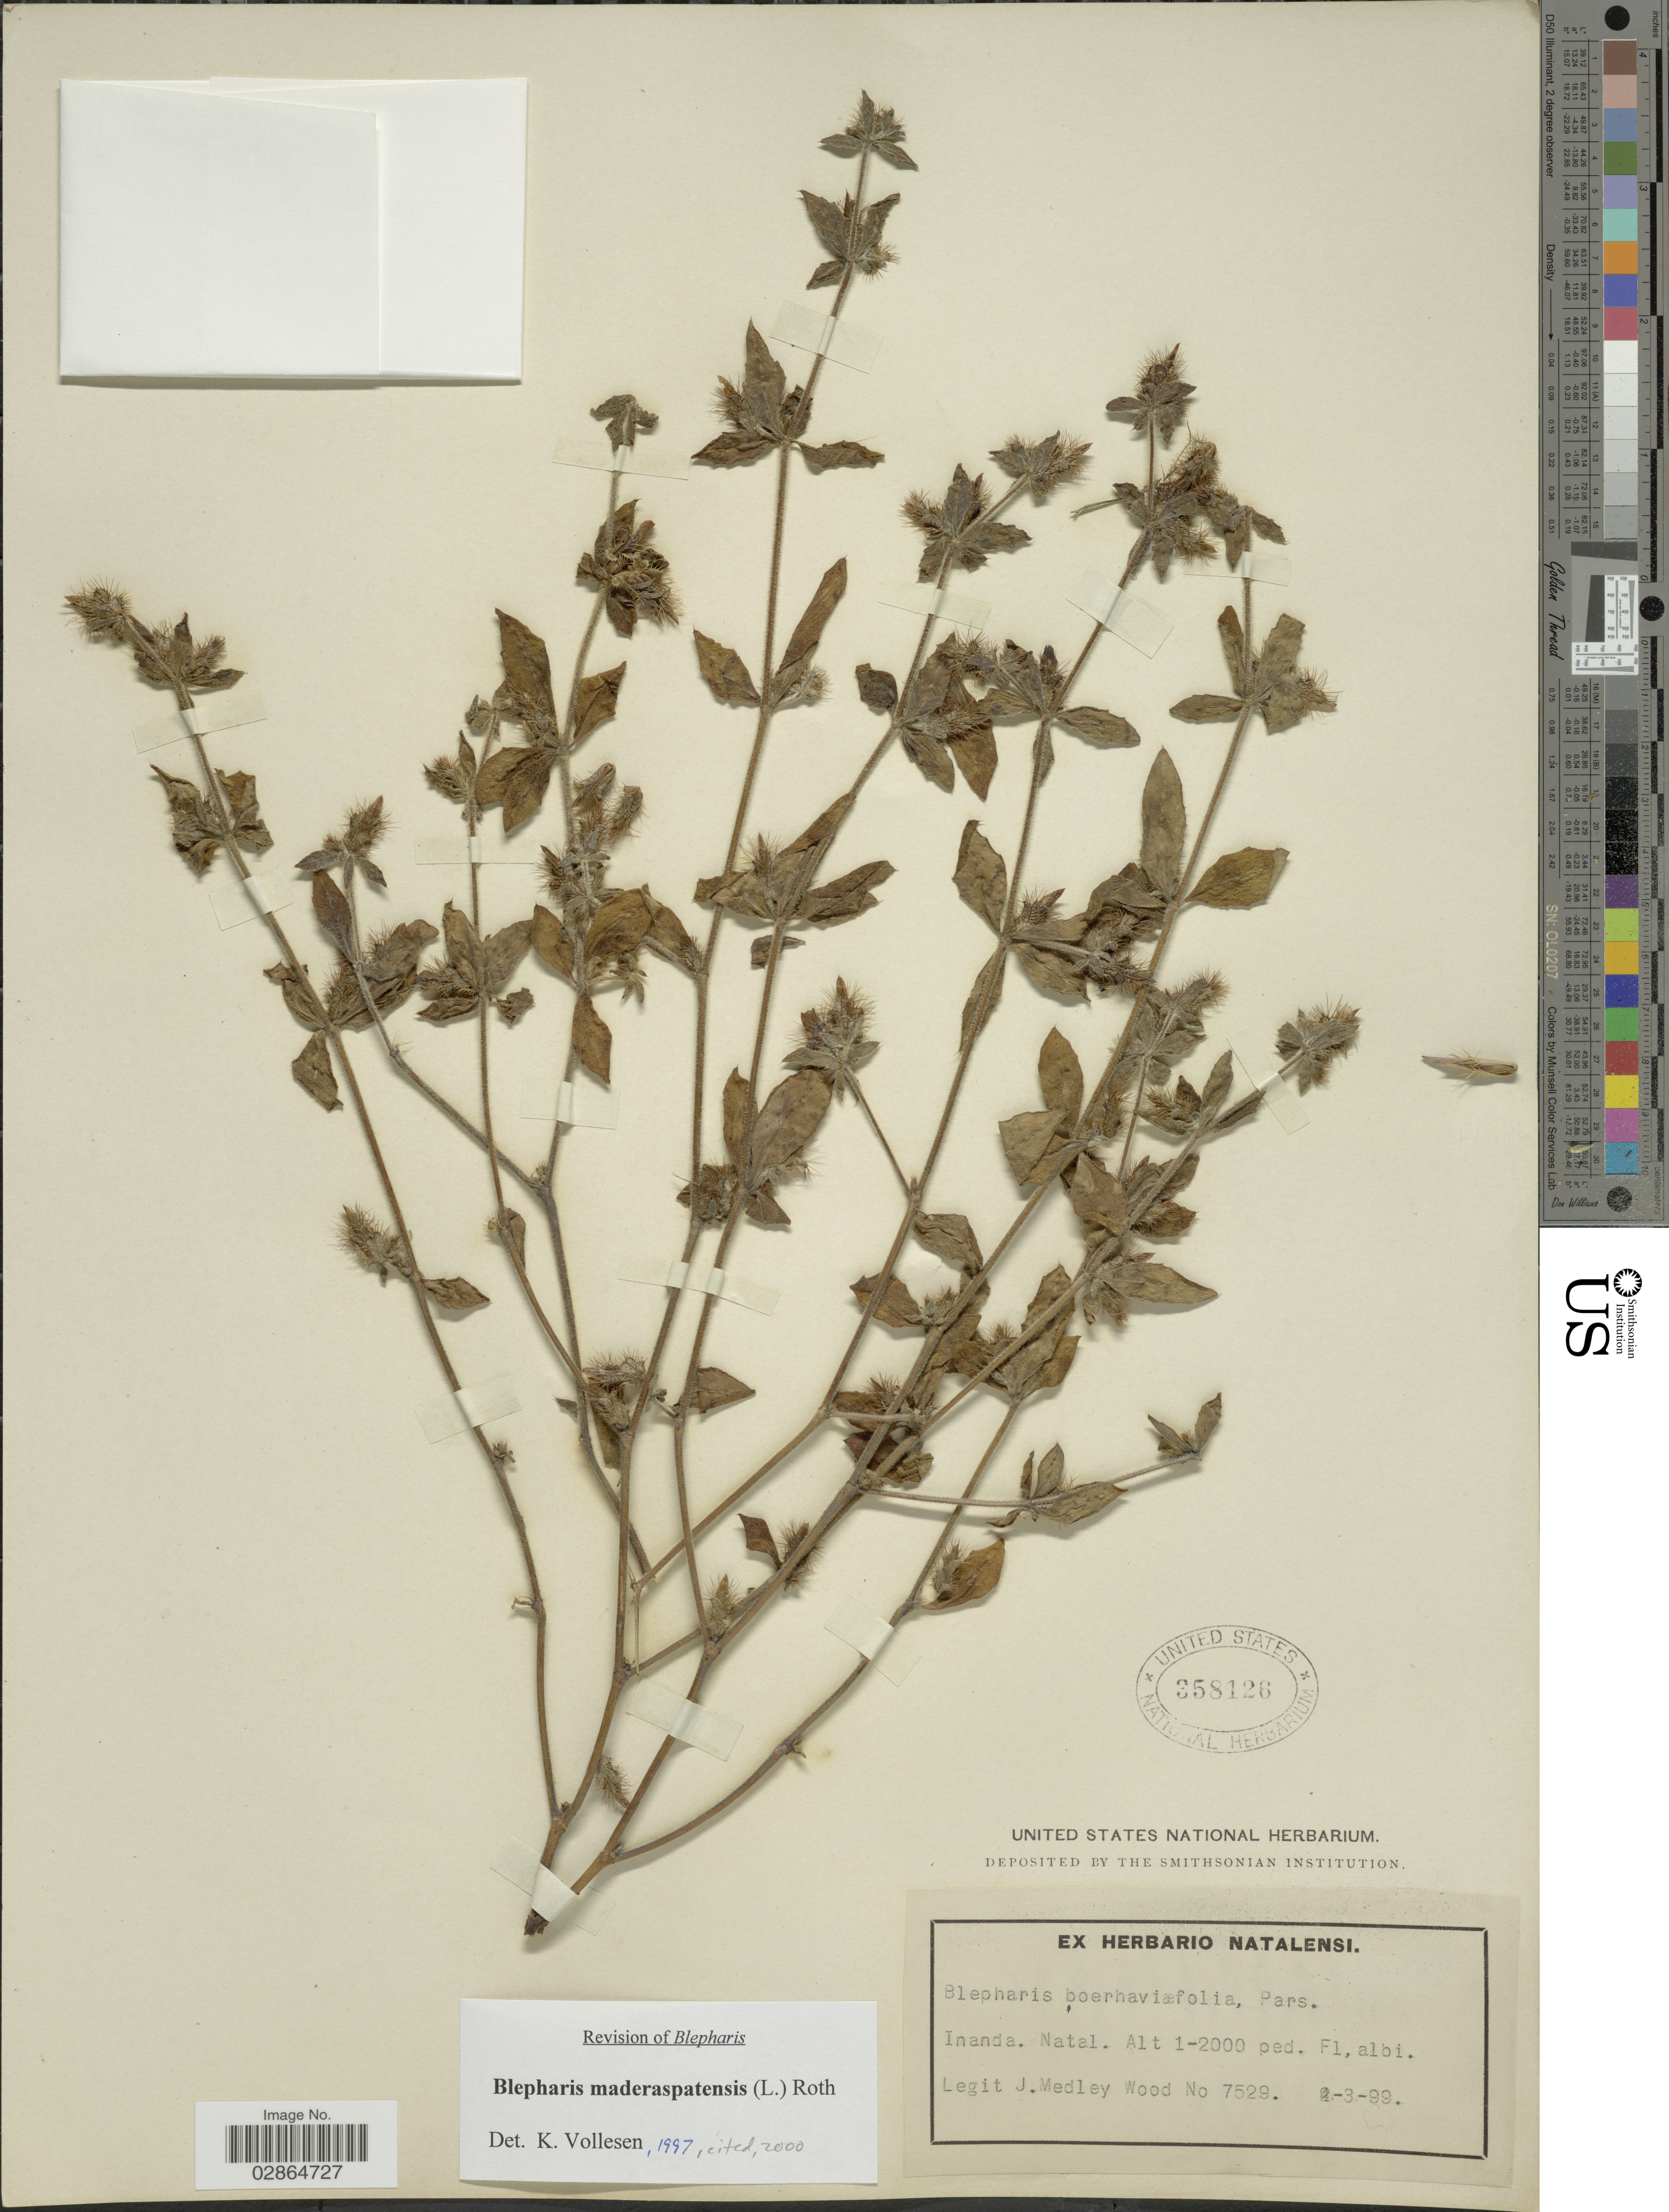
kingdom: Plantae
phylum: Tracheophyta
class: Magnoliopsida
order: Lamiales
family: Acanthaceae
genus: Blepharis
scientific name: Blepharis maderaspatensis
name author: (L.) B. Heyne ex Roth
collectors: J. M. Wood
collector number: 7529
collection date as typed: Transcribed d/m/y: 2/3/99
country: South Africa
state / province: KwaZulu-Natal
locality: Inanda. Natal.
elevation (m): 305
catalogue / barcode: US 358126